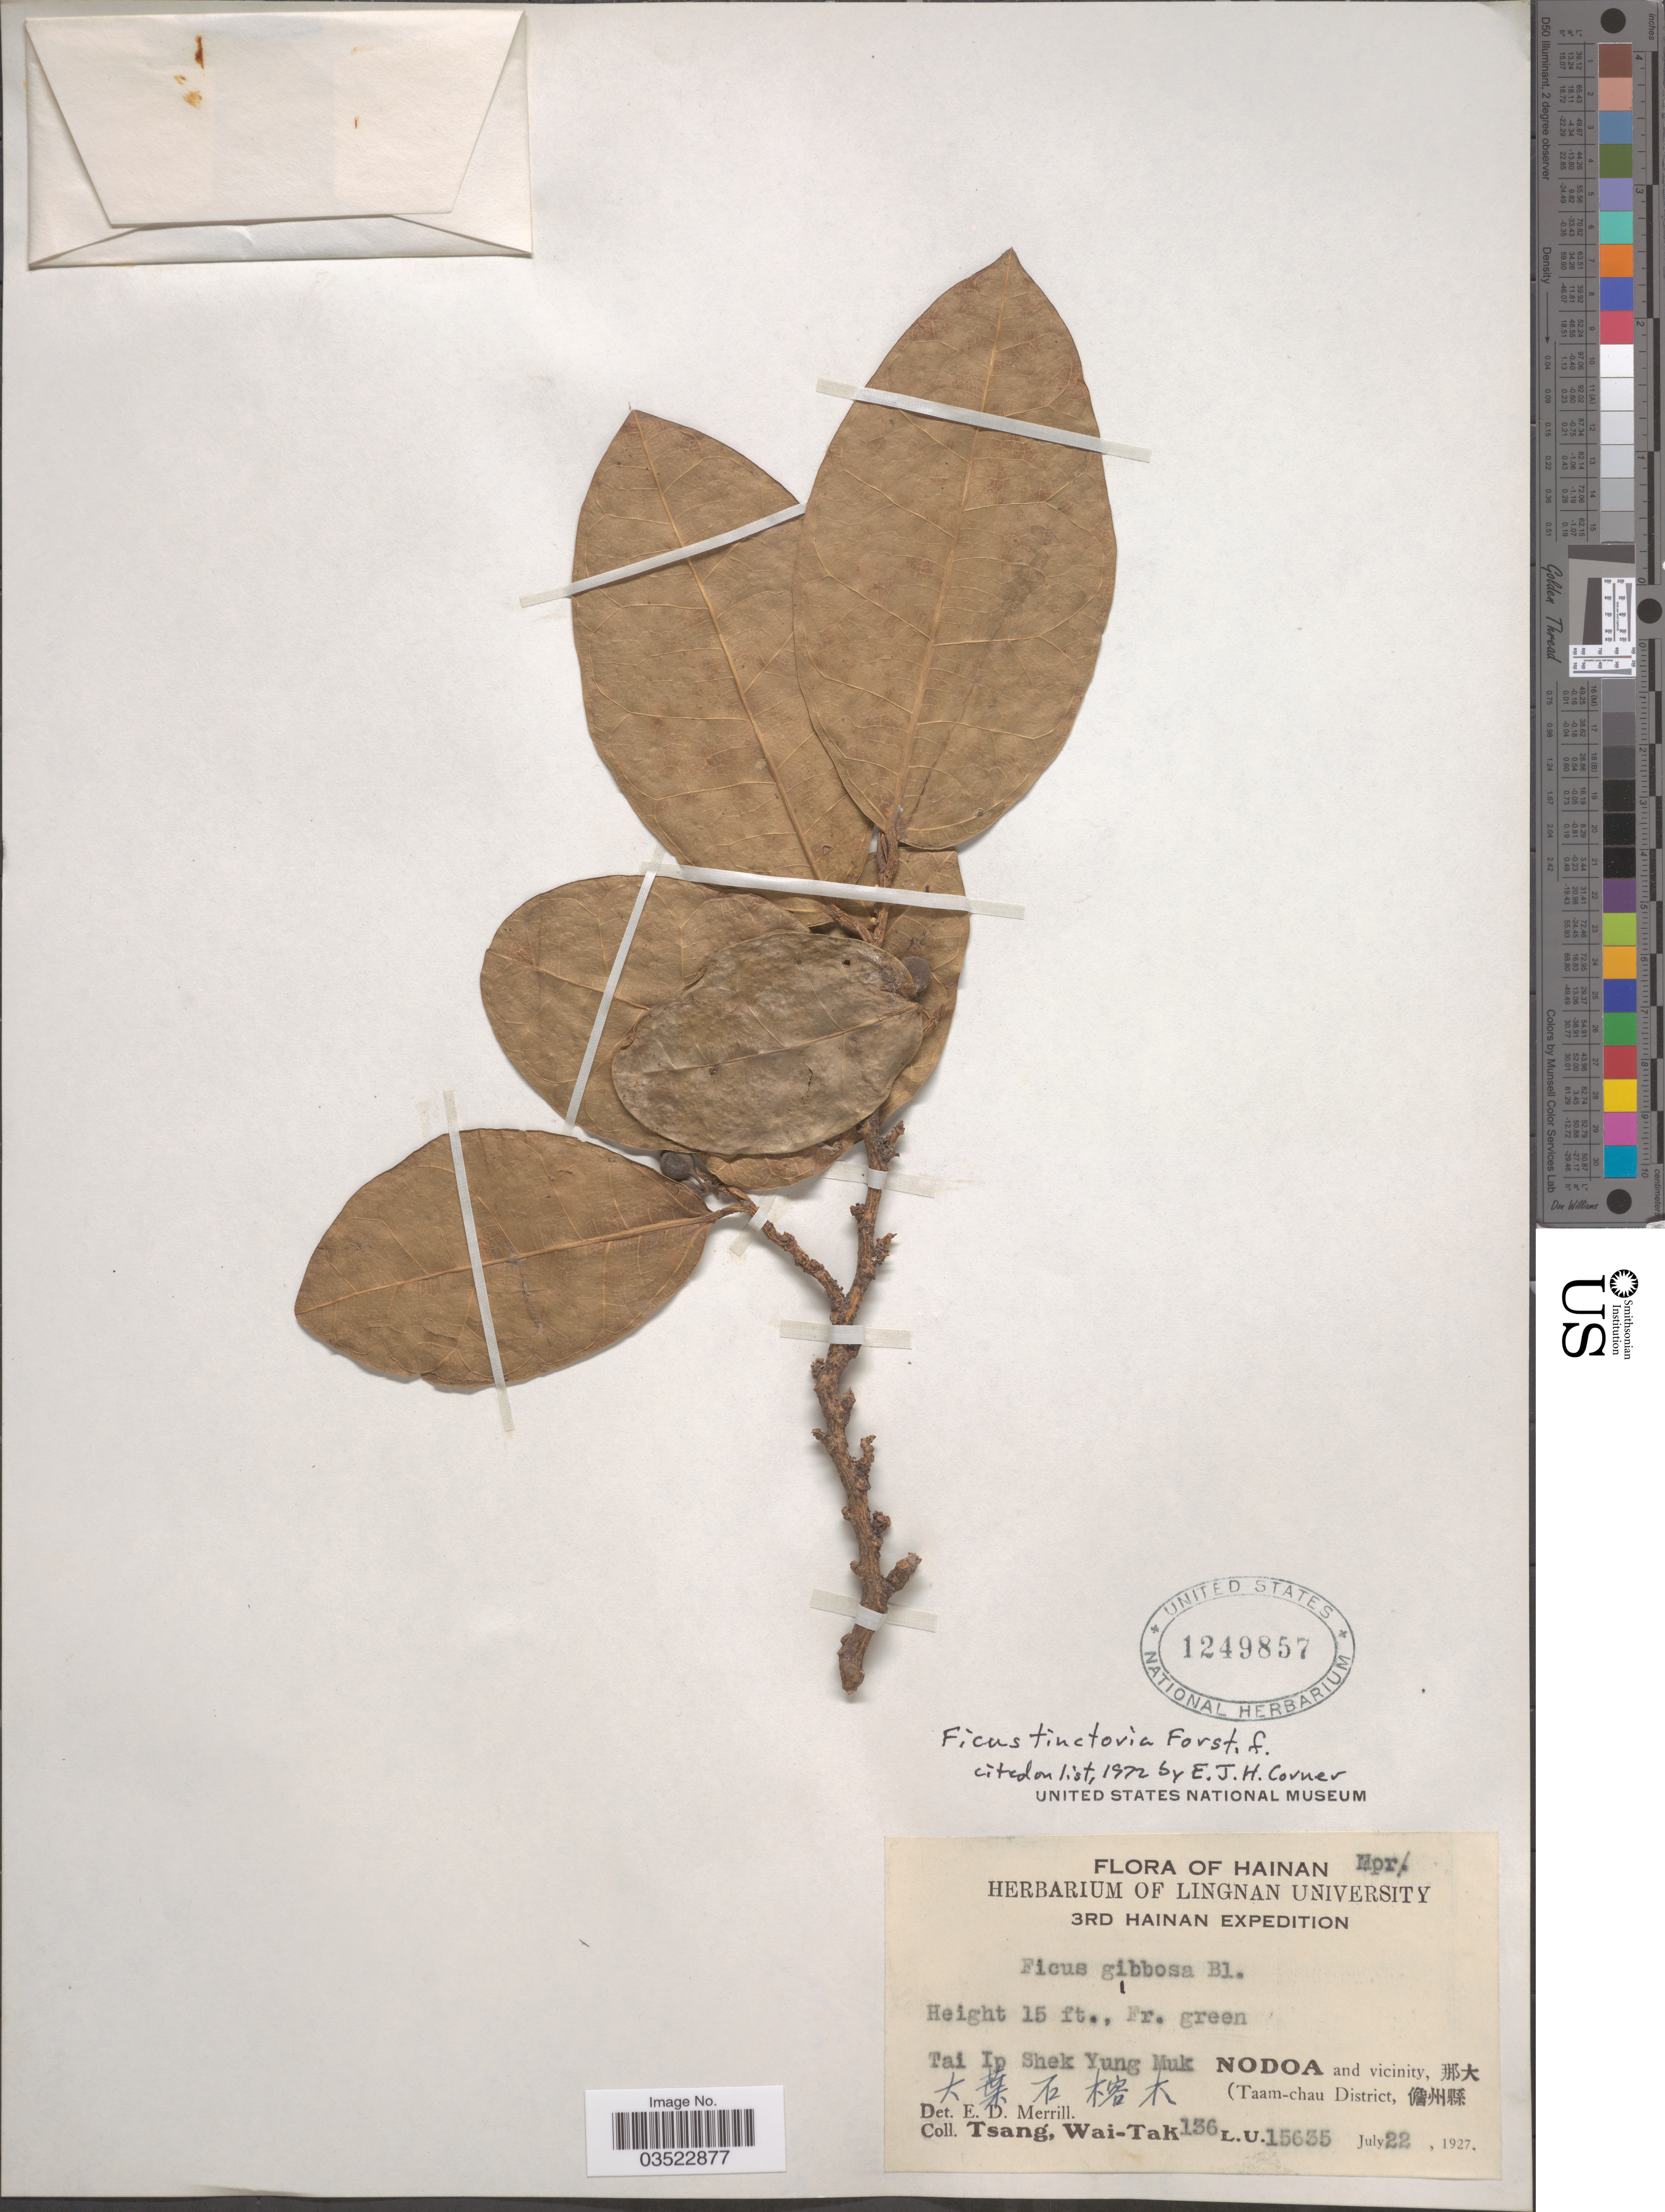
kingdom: Plantae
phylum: Tracheophyta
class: Magnoliopsida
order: Rosales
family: Moraceae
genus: Ficus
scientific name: Ficus tinctoria subsp. gibbosa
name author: (Blume) Corner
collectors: W. T. Tsang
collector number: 136L.U.15635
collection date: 1927-07-22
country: China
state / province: Hainan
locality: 3rd Hainan Expedition. Tai Ip Shek Yung Muk X. Nodoa and vicinity, X. (Taam-chau District, X.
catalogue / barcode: US 1249857